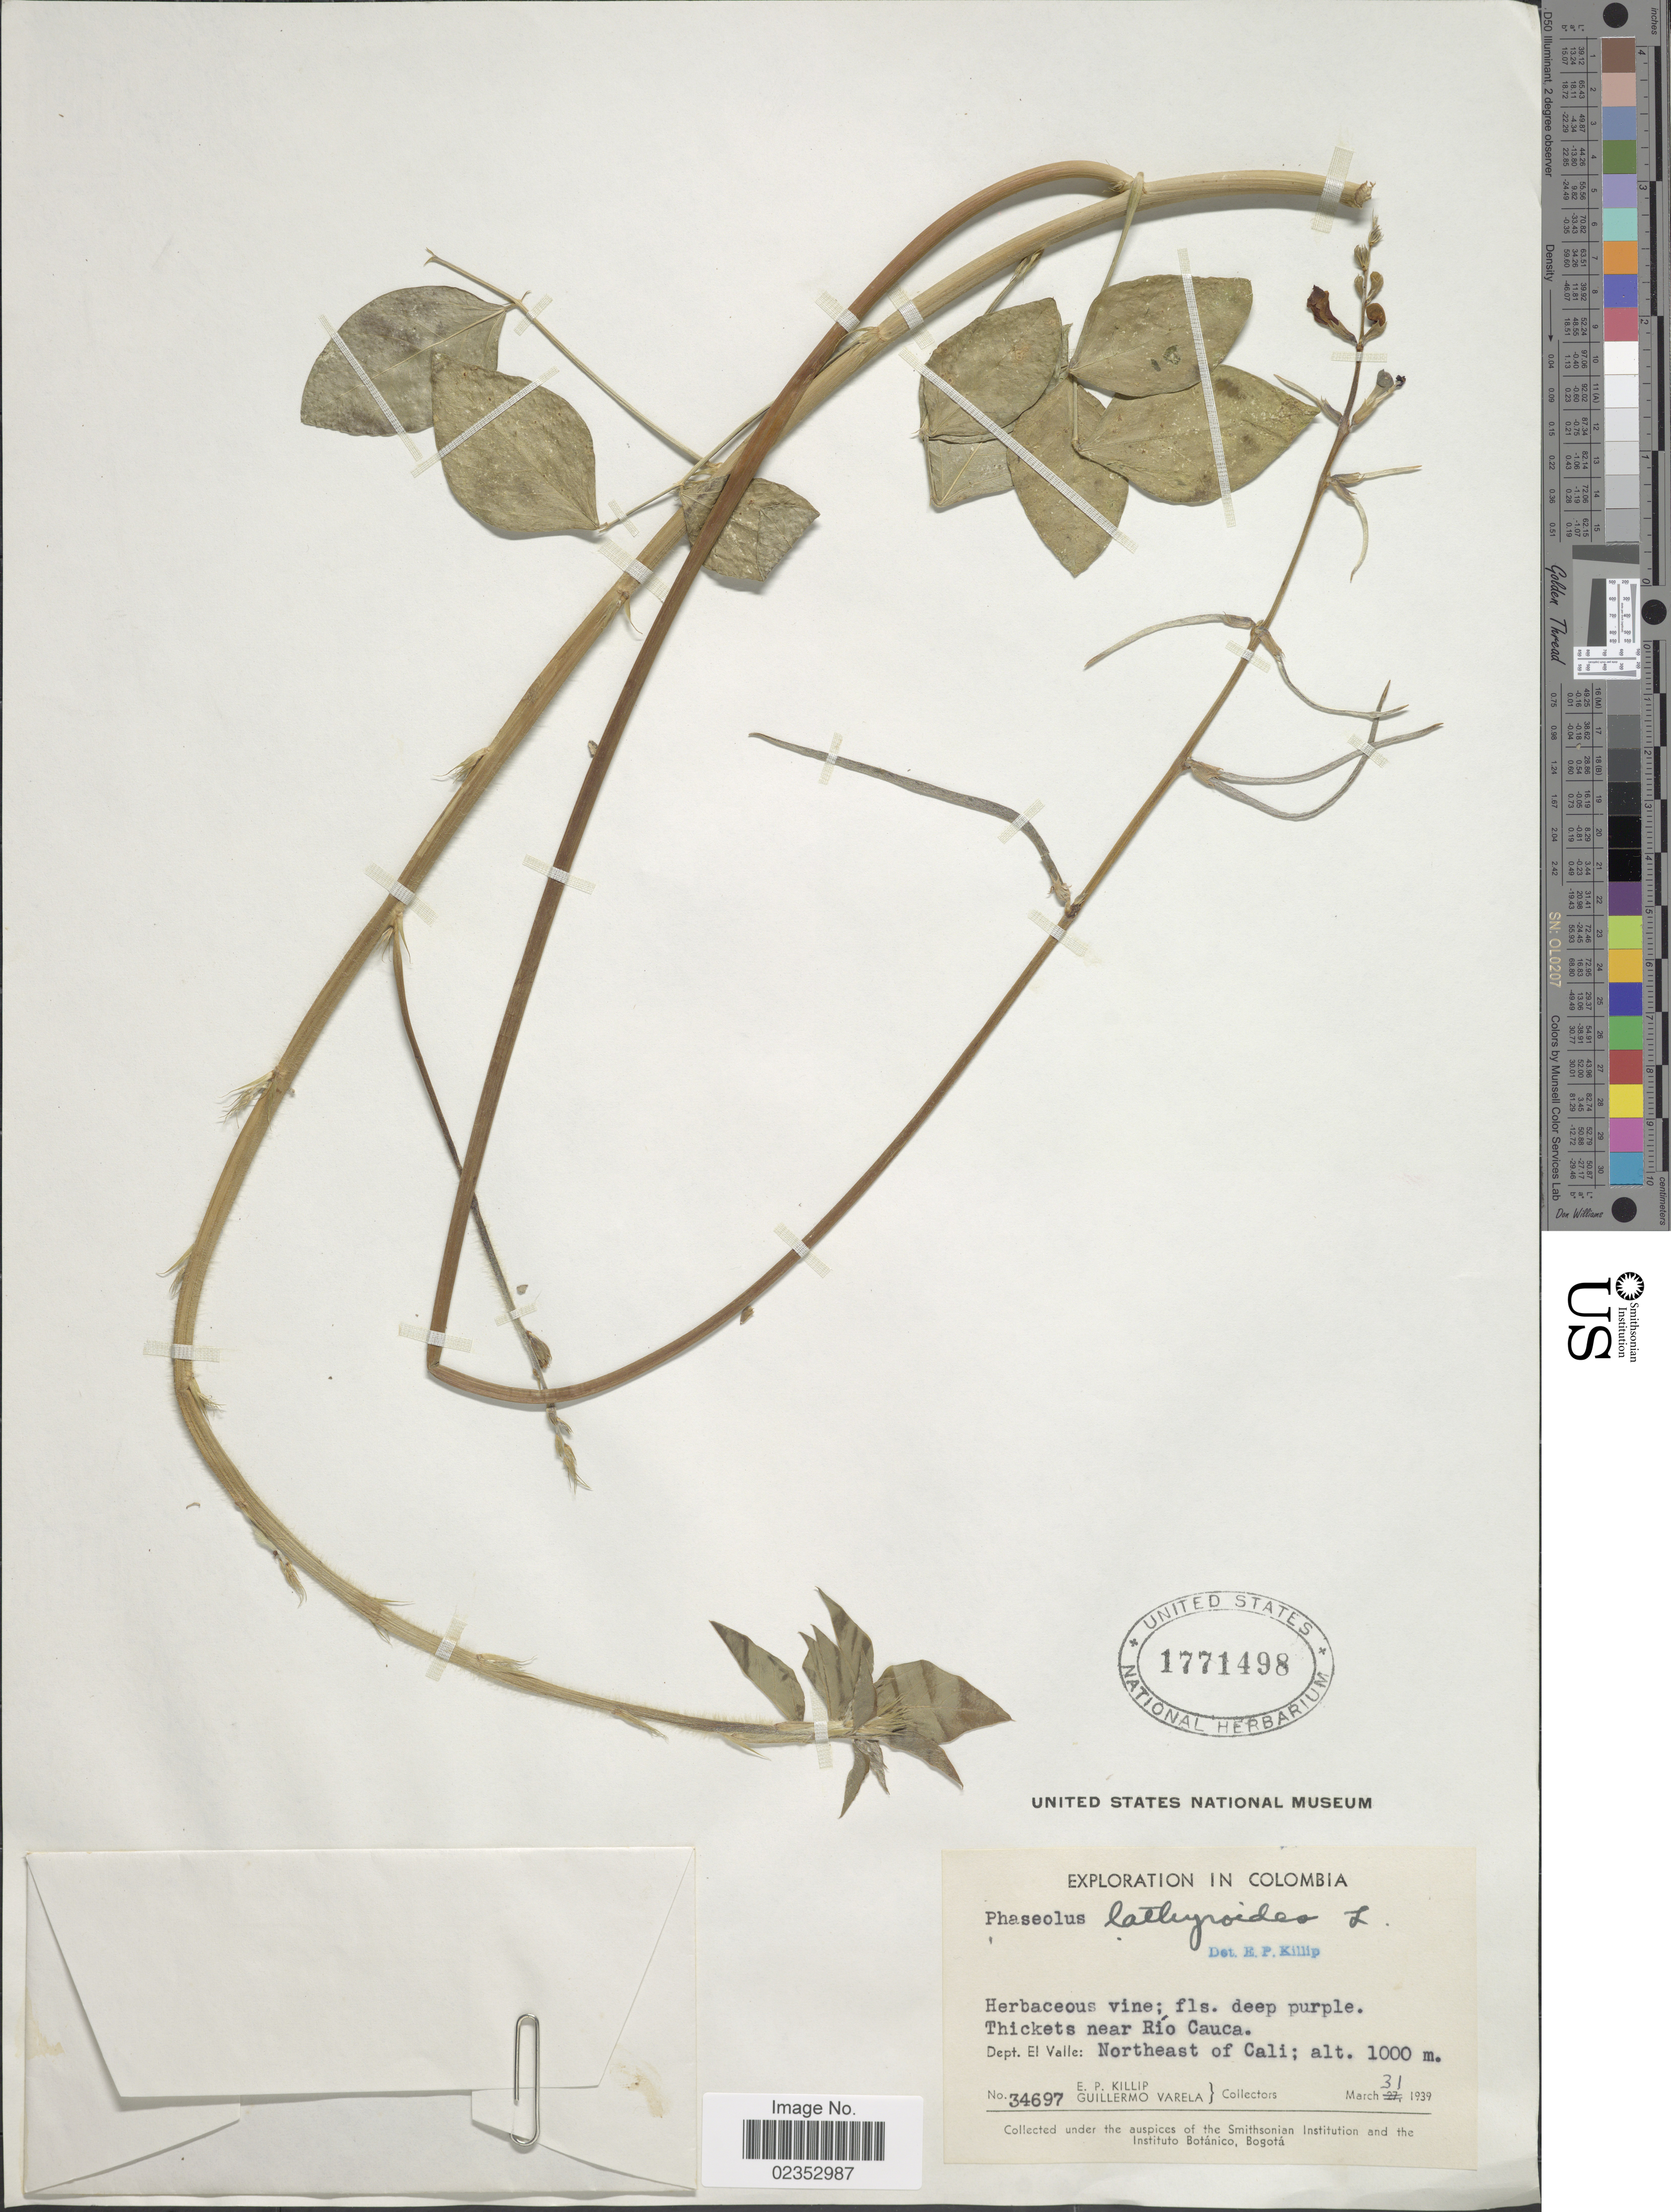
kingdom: Plantae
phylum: Tracheophyta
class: Magnoliopsida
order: Fabales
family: Fabaceae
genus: Phaseolus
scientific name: Phaseolus lathyroides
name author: L.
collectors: E. P. Killip & G. Varela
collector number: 34697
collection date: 1939-03-31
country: Colombia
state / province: Valle del Cauca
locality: Thickets near Río Cauca, Dept. El Valle: Northeast of Cali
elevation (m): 1000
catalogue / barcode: US 1771498